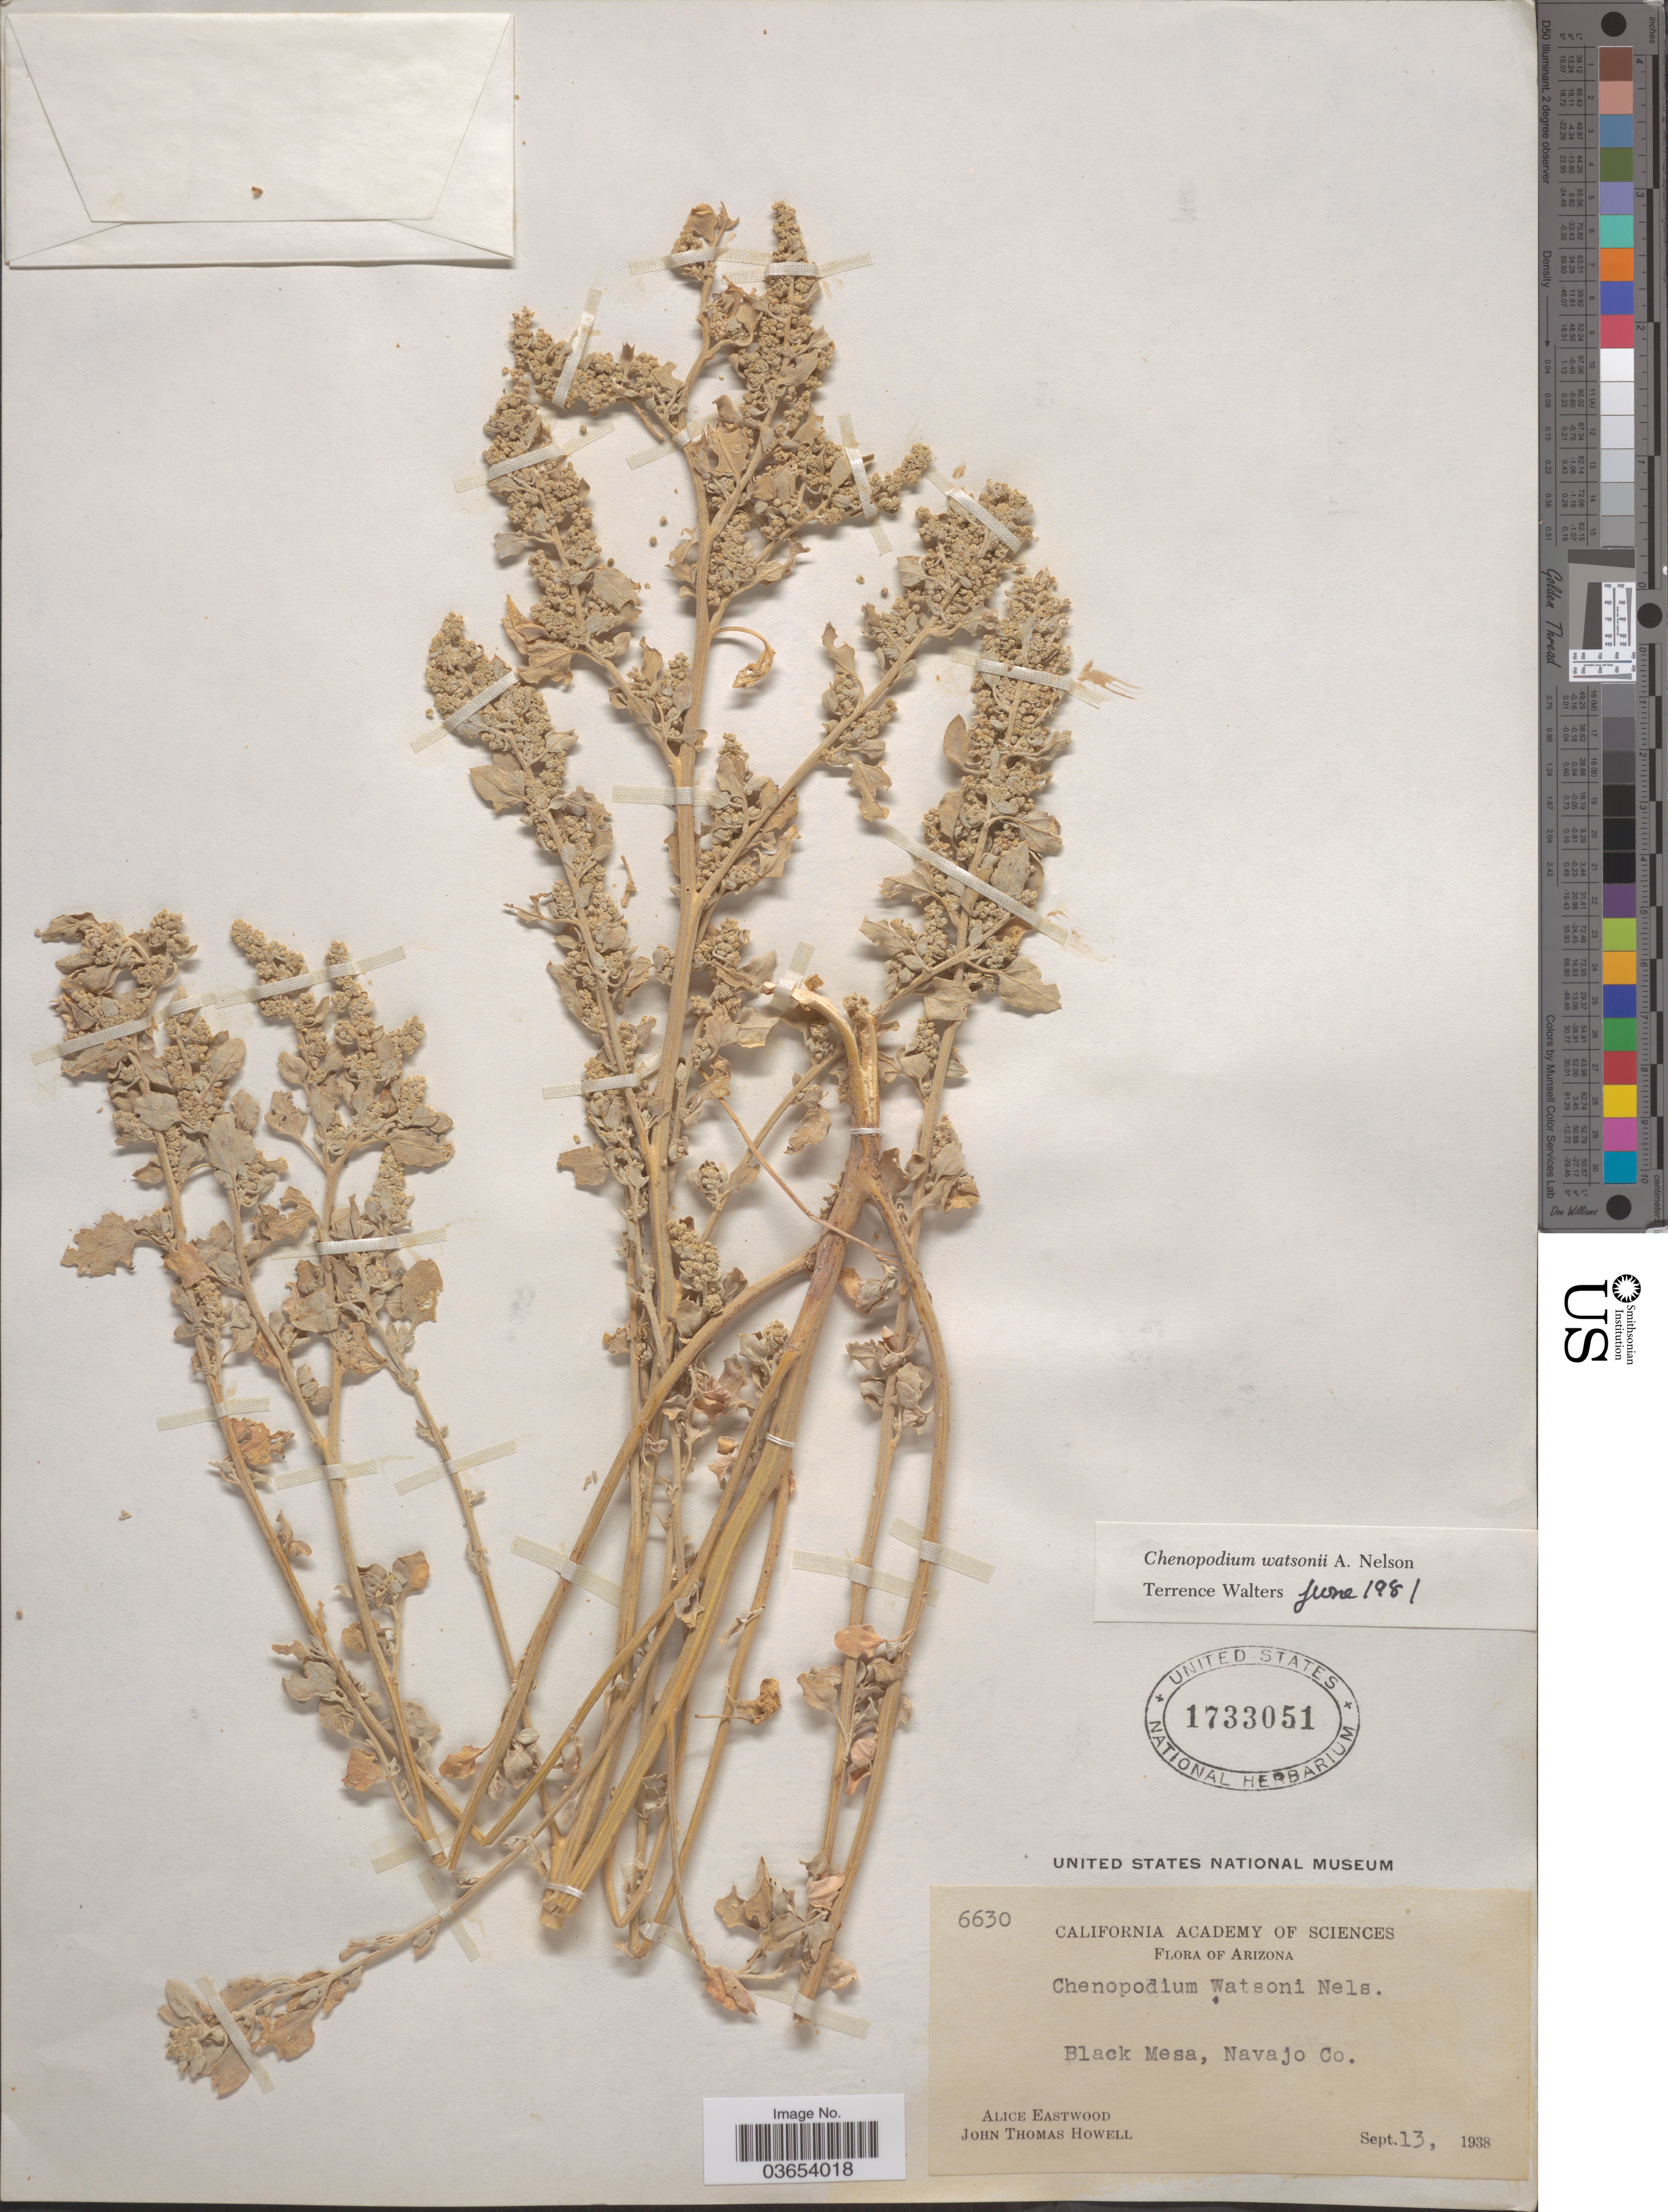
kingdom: Plantae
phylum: Tracheophyta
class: Magnoliopsida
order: Caryophyllales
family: Amaranthaceae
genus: Chenopodium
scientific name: Chenopodium watsonii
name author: A. Nelson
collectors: A. Eastwood & J. T. Howell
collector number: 6630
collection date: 1938-09-13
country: United States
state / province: Arizona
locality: Black Mesa, Navajo Co.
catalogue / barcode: US 1733051